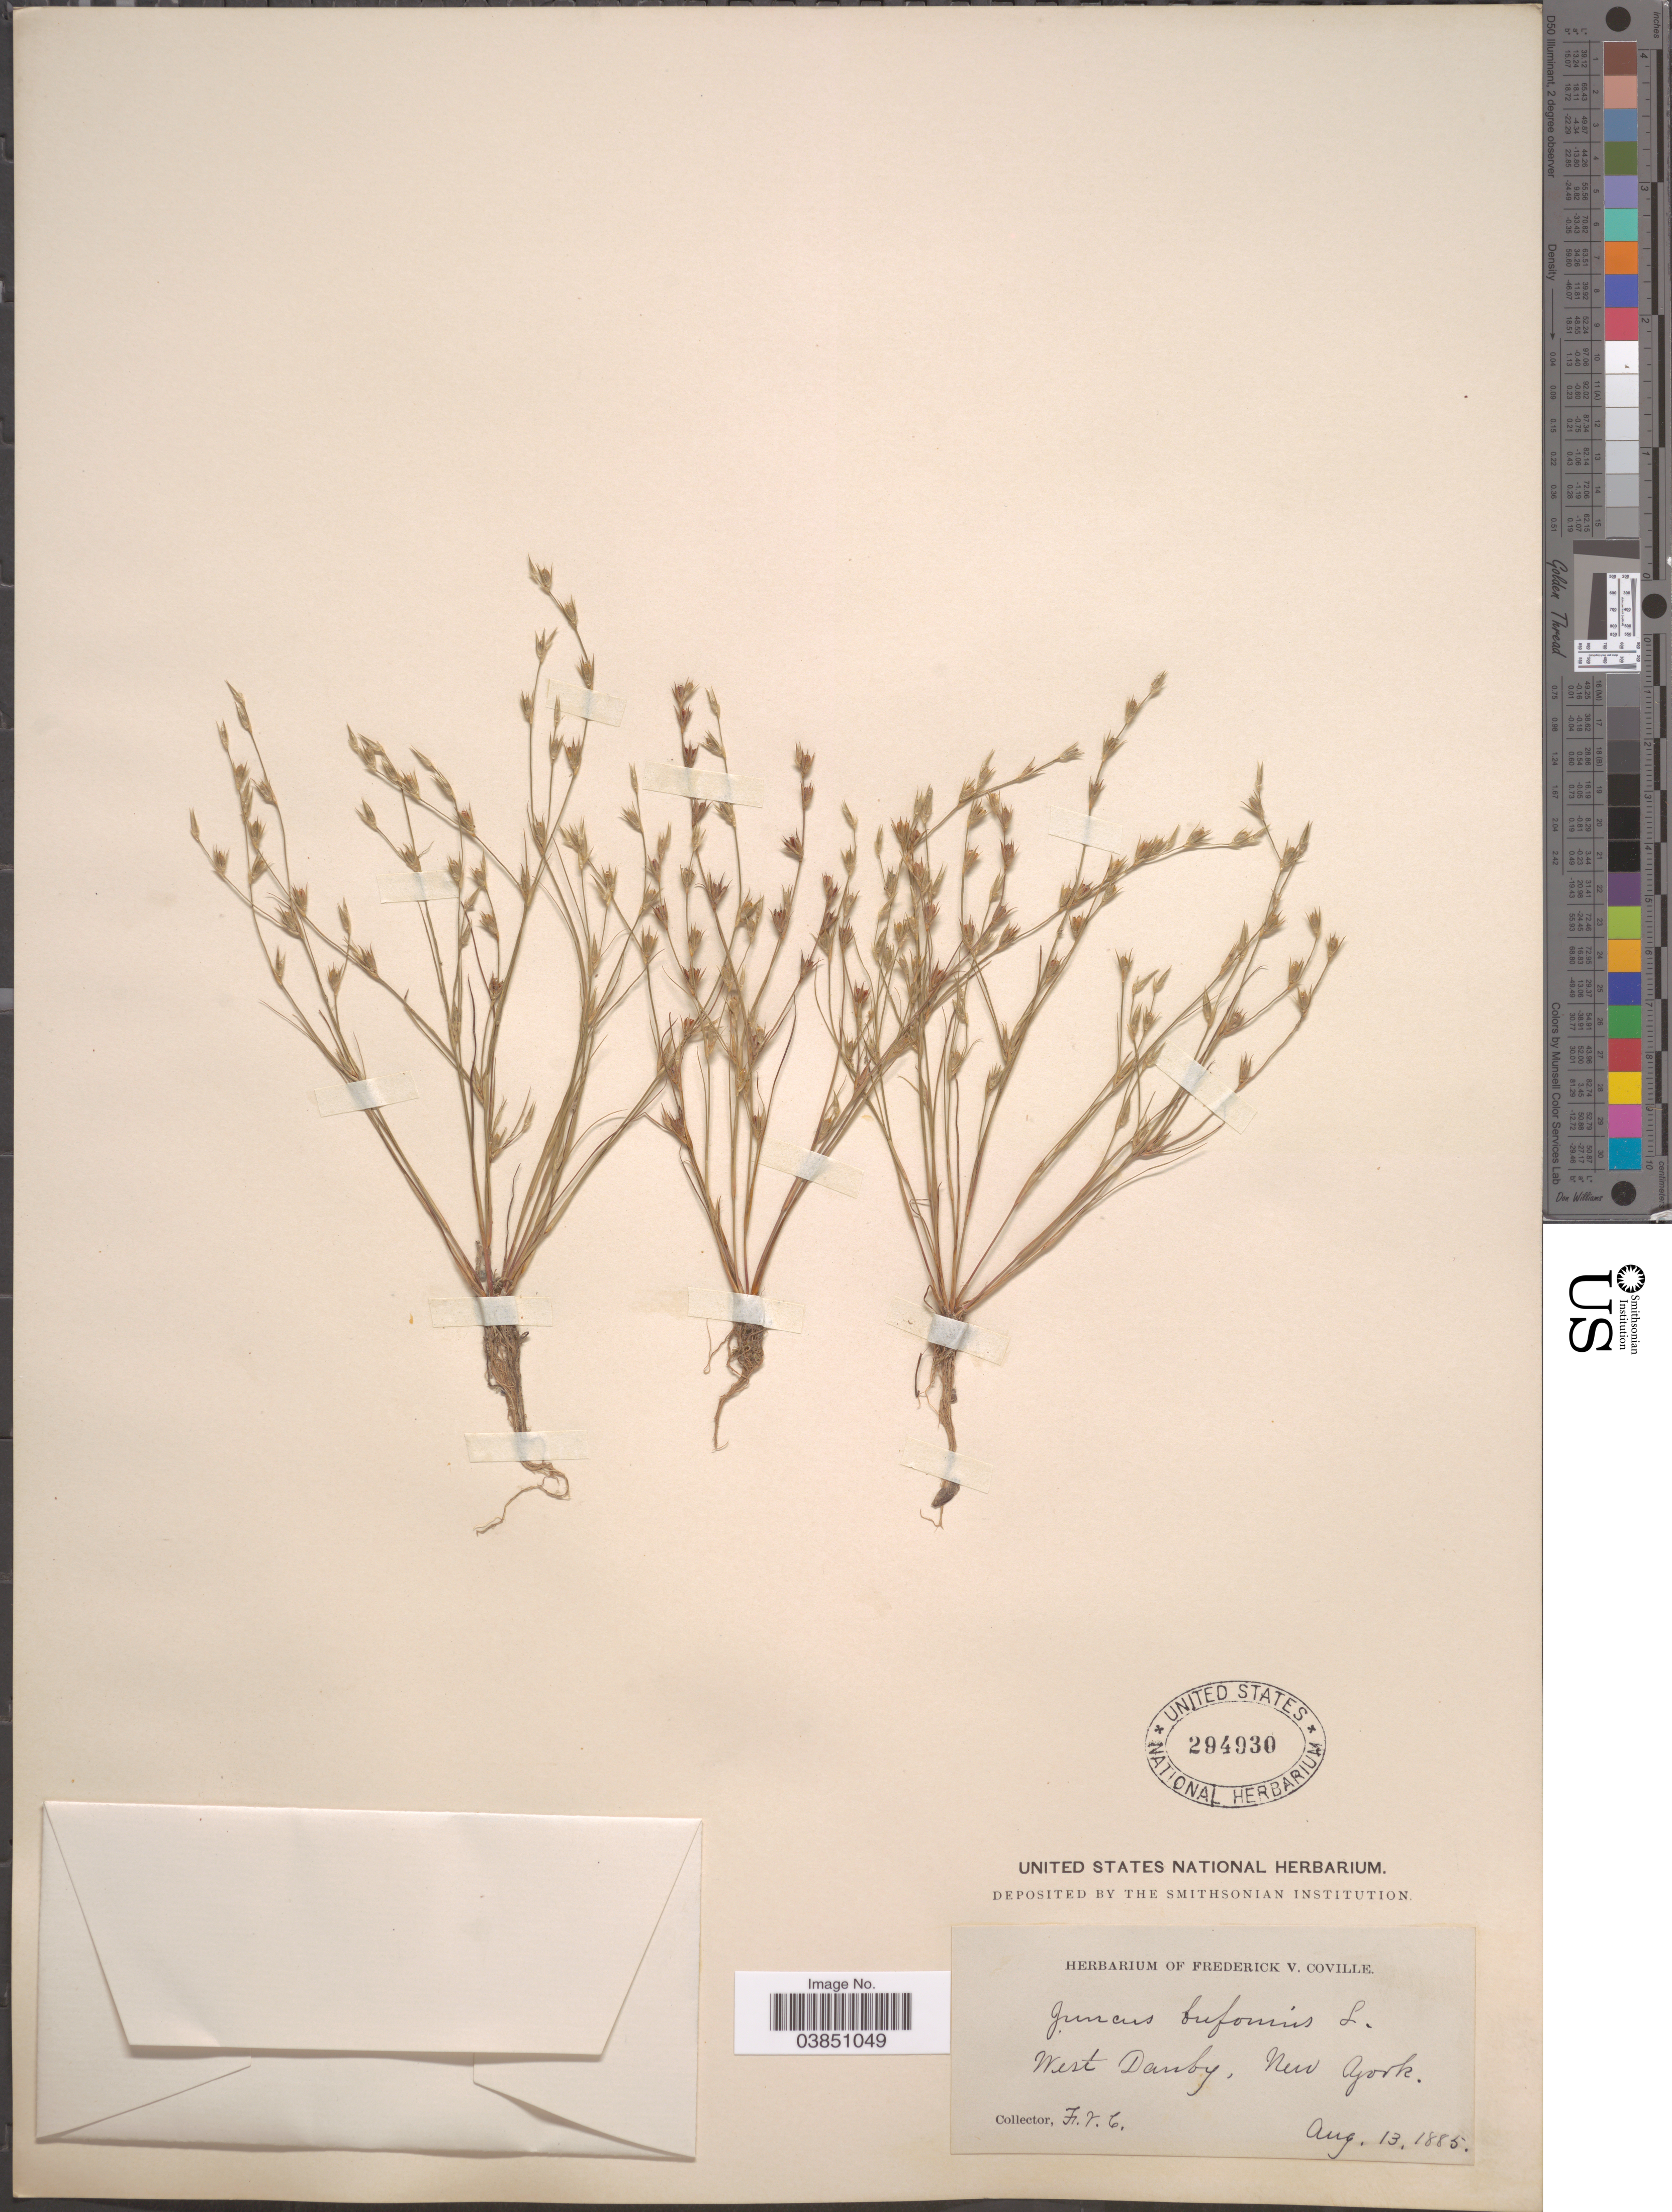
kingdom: Plantae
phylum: Tracheophyta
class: Liliopsida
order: Poales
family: Juncaceae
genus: Juncus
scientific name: Juncus bufonius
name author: L.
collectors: F. V. Coville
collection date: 1885-08-13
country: United States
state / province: New York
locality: West Danby.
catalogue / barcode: US 294930